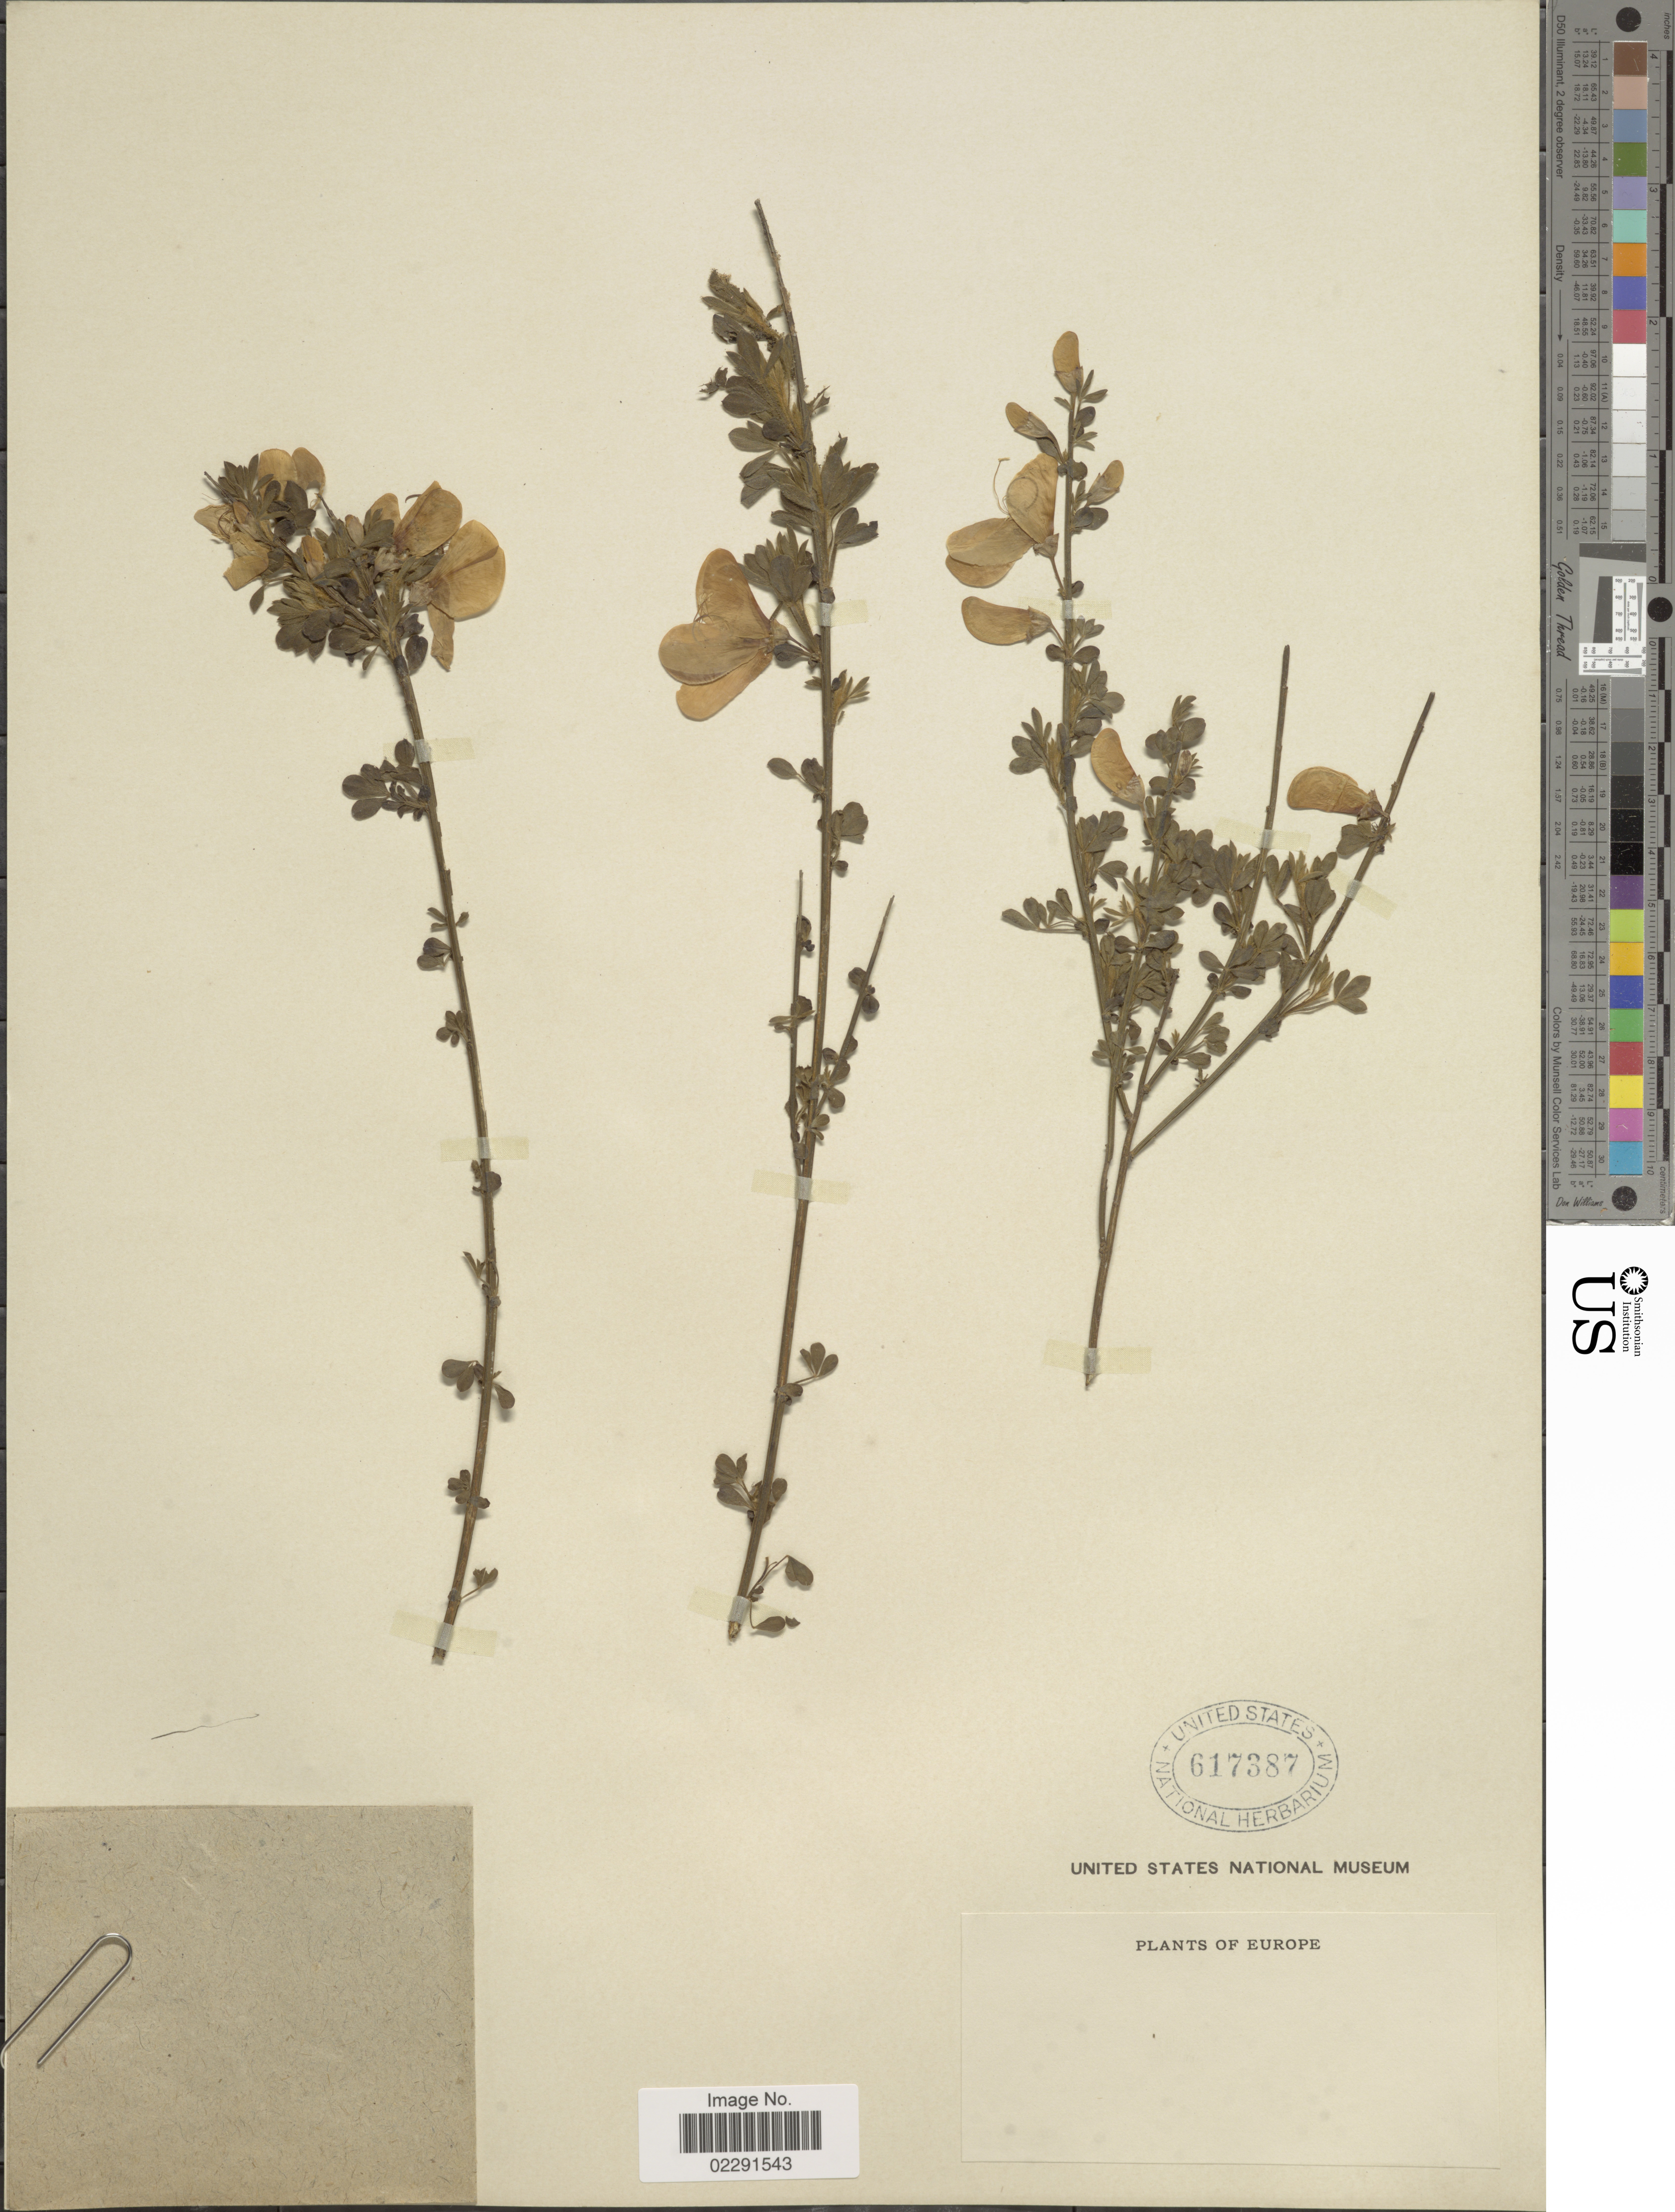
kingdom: Plantae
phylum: Tracheophyta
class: Magnoliopsida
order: Fabales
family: Fabaceae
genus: Cytisus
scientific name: Cytisus scoparius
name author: (L.) Link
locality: Europe.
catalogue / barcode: US 617387